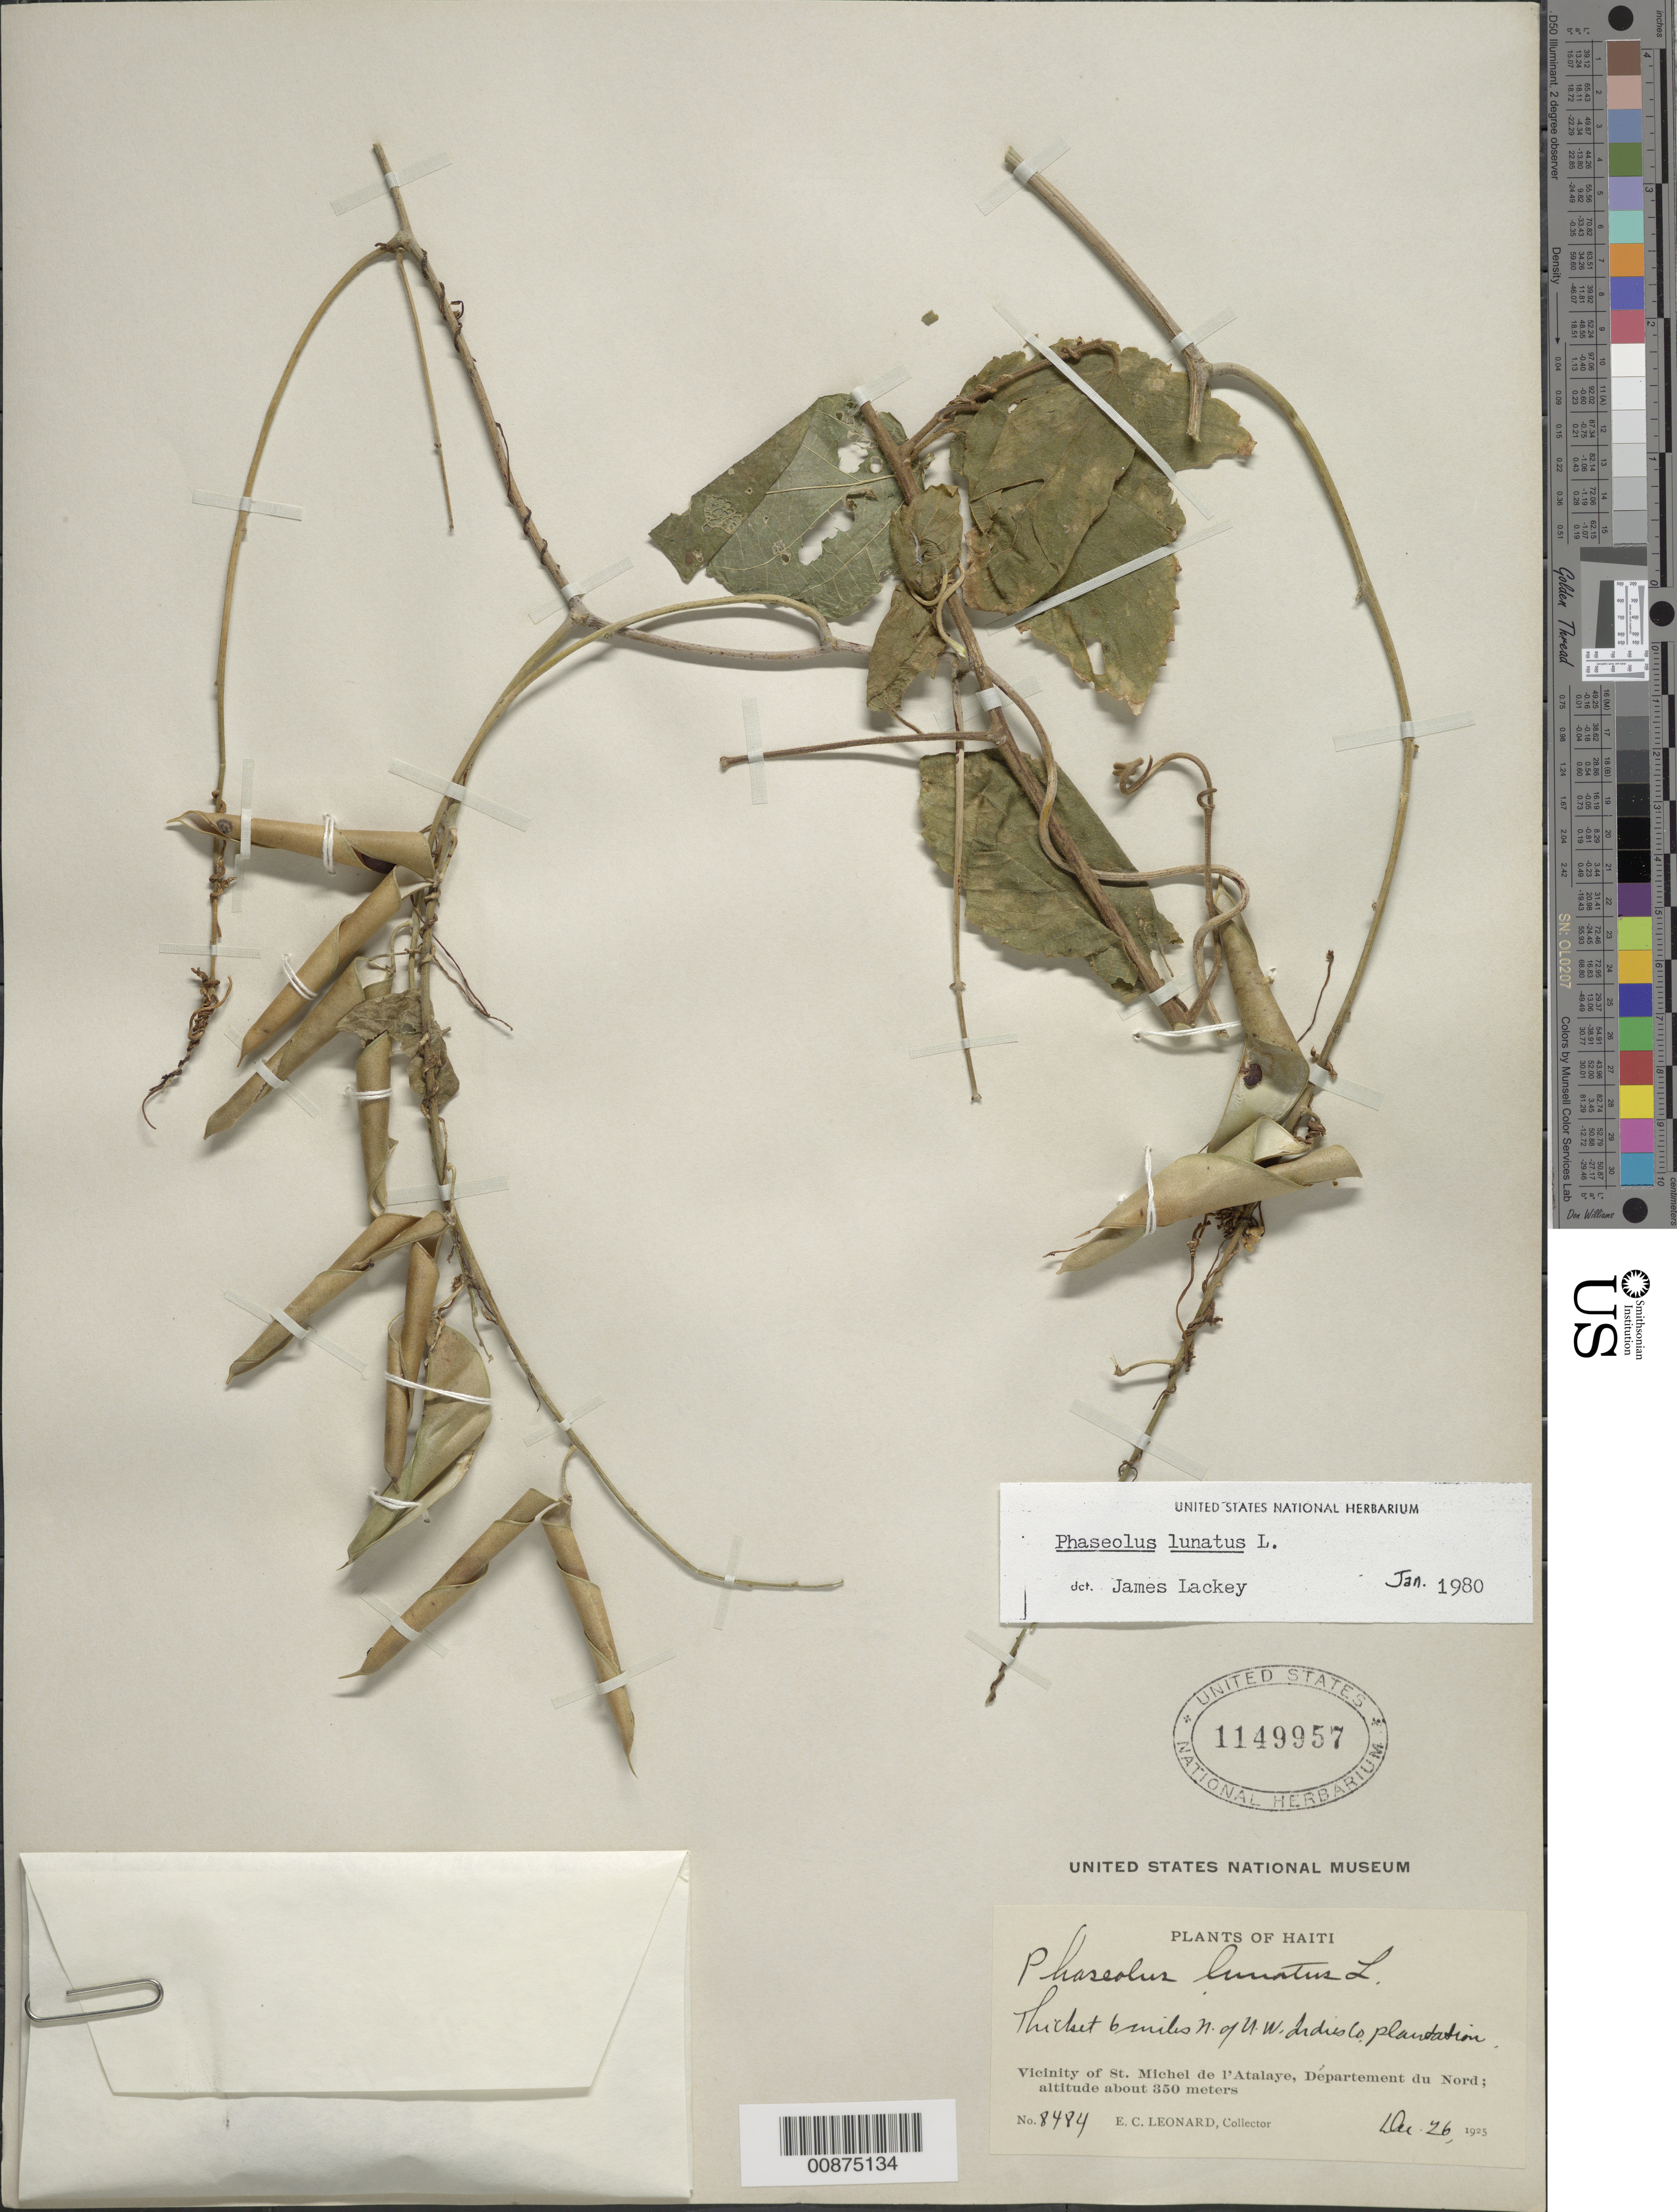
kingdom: Plantae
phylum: Tracheophyta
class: Magnoliopsida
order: Fabales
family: Fabaceae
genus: Phaseolus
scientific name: Phaseolus lunatus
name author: L.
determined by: Lackey, J.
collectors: E. C. Leonard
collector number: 8484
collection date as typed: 26 Dec 1925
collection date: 1925-12-26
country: Haiti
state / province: Nord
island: Hispaniola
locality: Vicinity of St. Michel de l'Atalaye, 6 miles N of U. West Indies Co. plantation.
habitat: Thicket.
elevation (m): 350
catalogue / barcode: US 1149957